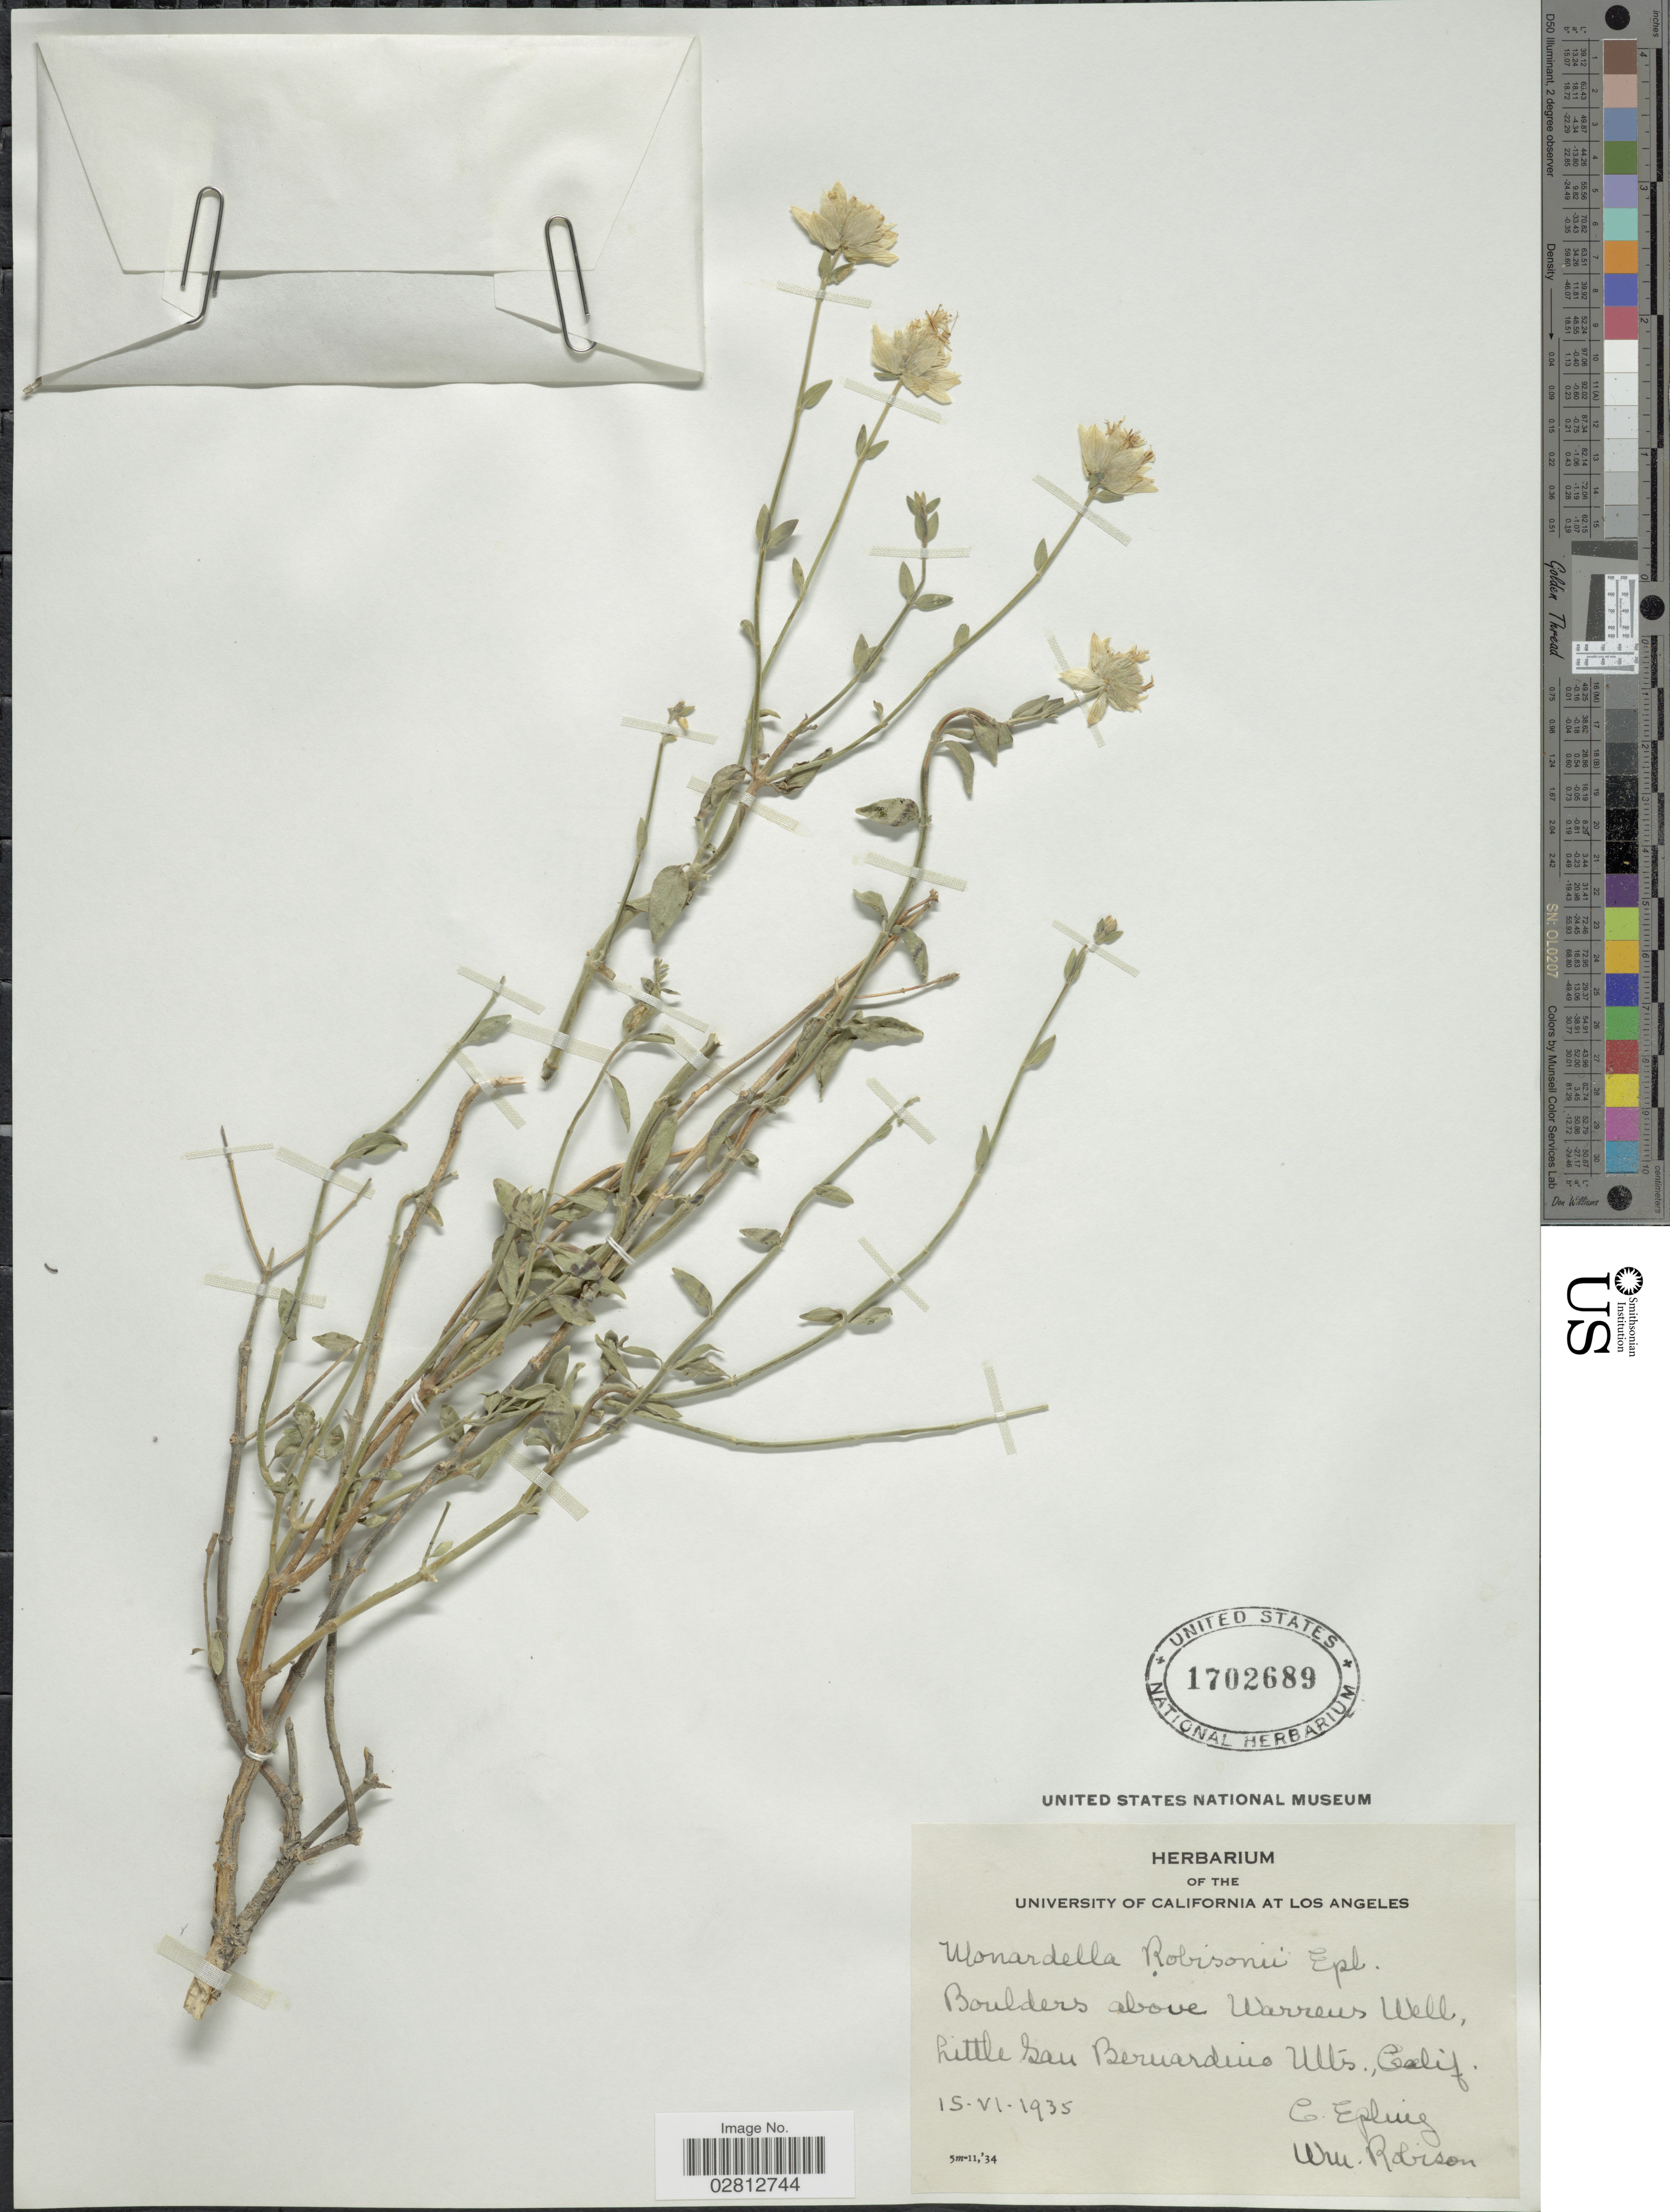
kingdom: Plantae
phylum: Tracheophyta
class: Magnoliopsida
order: Lamiales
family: Lamiaceae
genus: Monardella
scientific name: Monardella robinsonii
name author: Epling ex Munz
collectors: -- Epling & W. Robison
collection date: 1935-06-15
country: United States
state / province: California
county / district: San Bernardino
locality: Boulders above Warrens Well, Little San Bernardino Mts., Calif.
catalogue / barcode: US 1702689